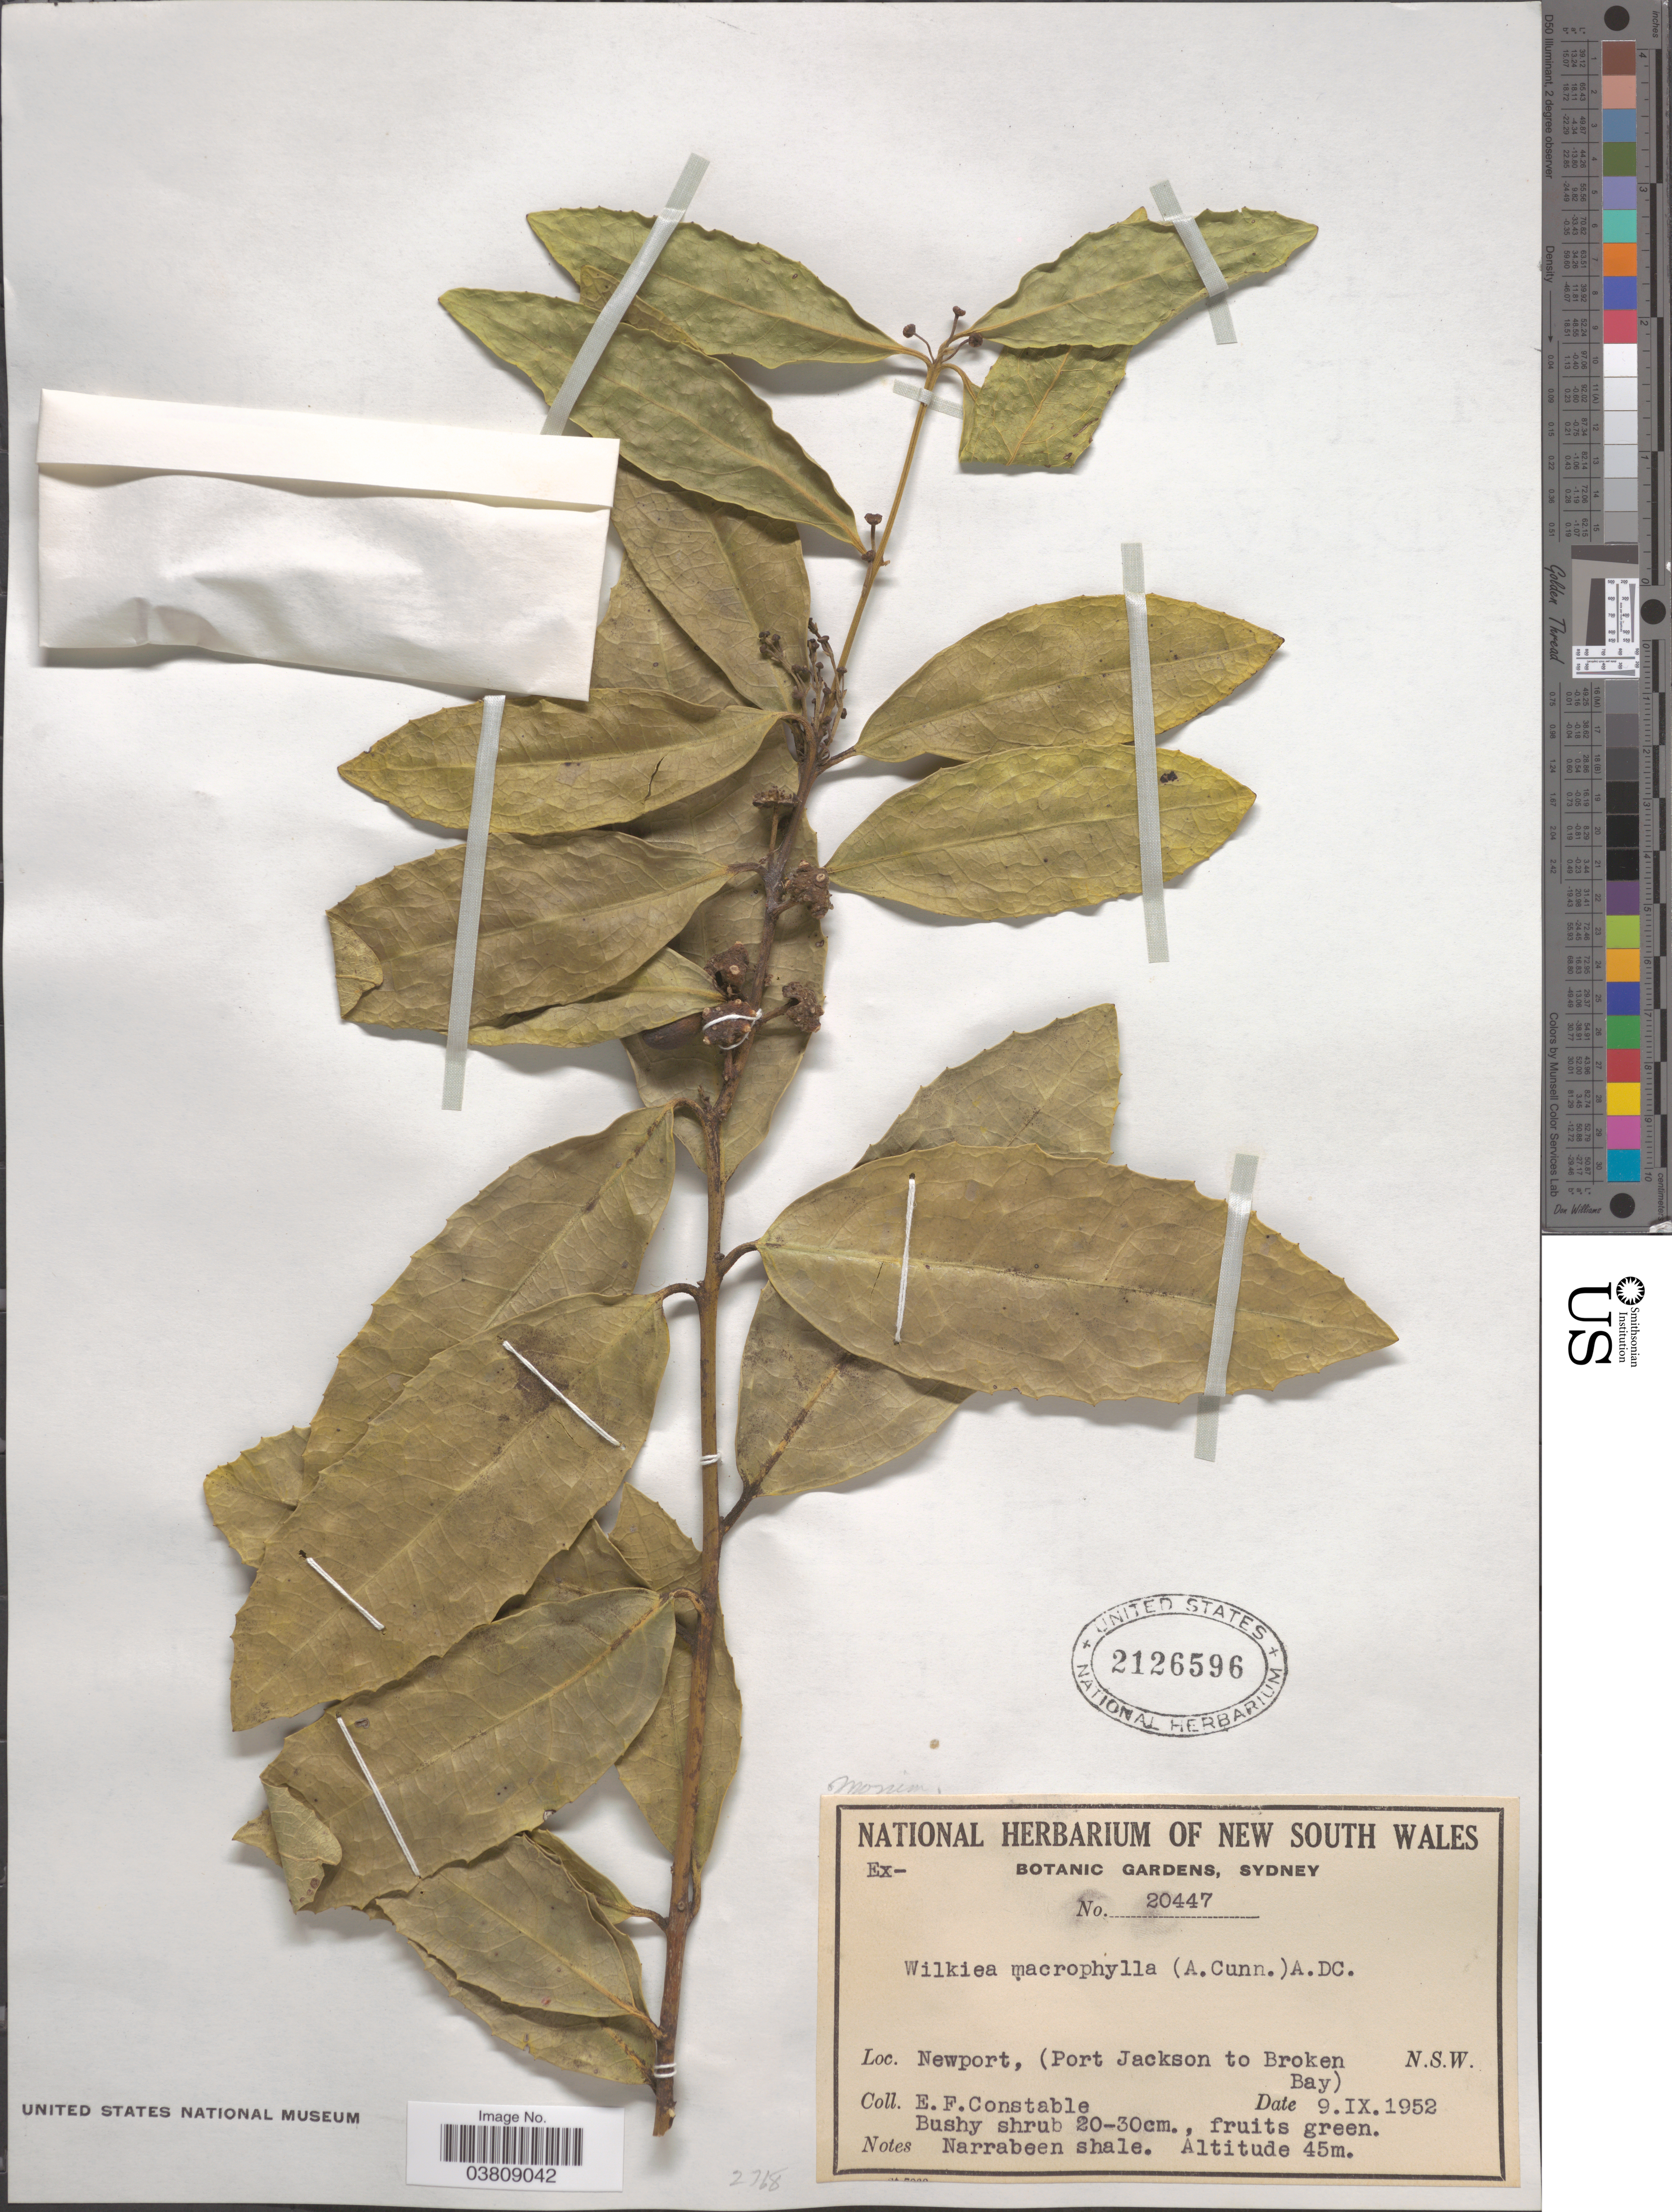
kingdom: Plantae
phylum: Tracheophyta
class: Magnoliopsida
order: Laurales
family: Monimiaceae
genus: Wilkiea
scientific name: Wilkiea macrophylla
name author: (A. Cunn.) A. DC.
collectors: E. F. Constable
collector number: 2047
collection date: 1952-09-09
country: Australia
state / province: New South Wales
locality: Newport, (Port Jackson to Broken Bay).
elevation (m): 45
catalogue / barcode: US 2126596